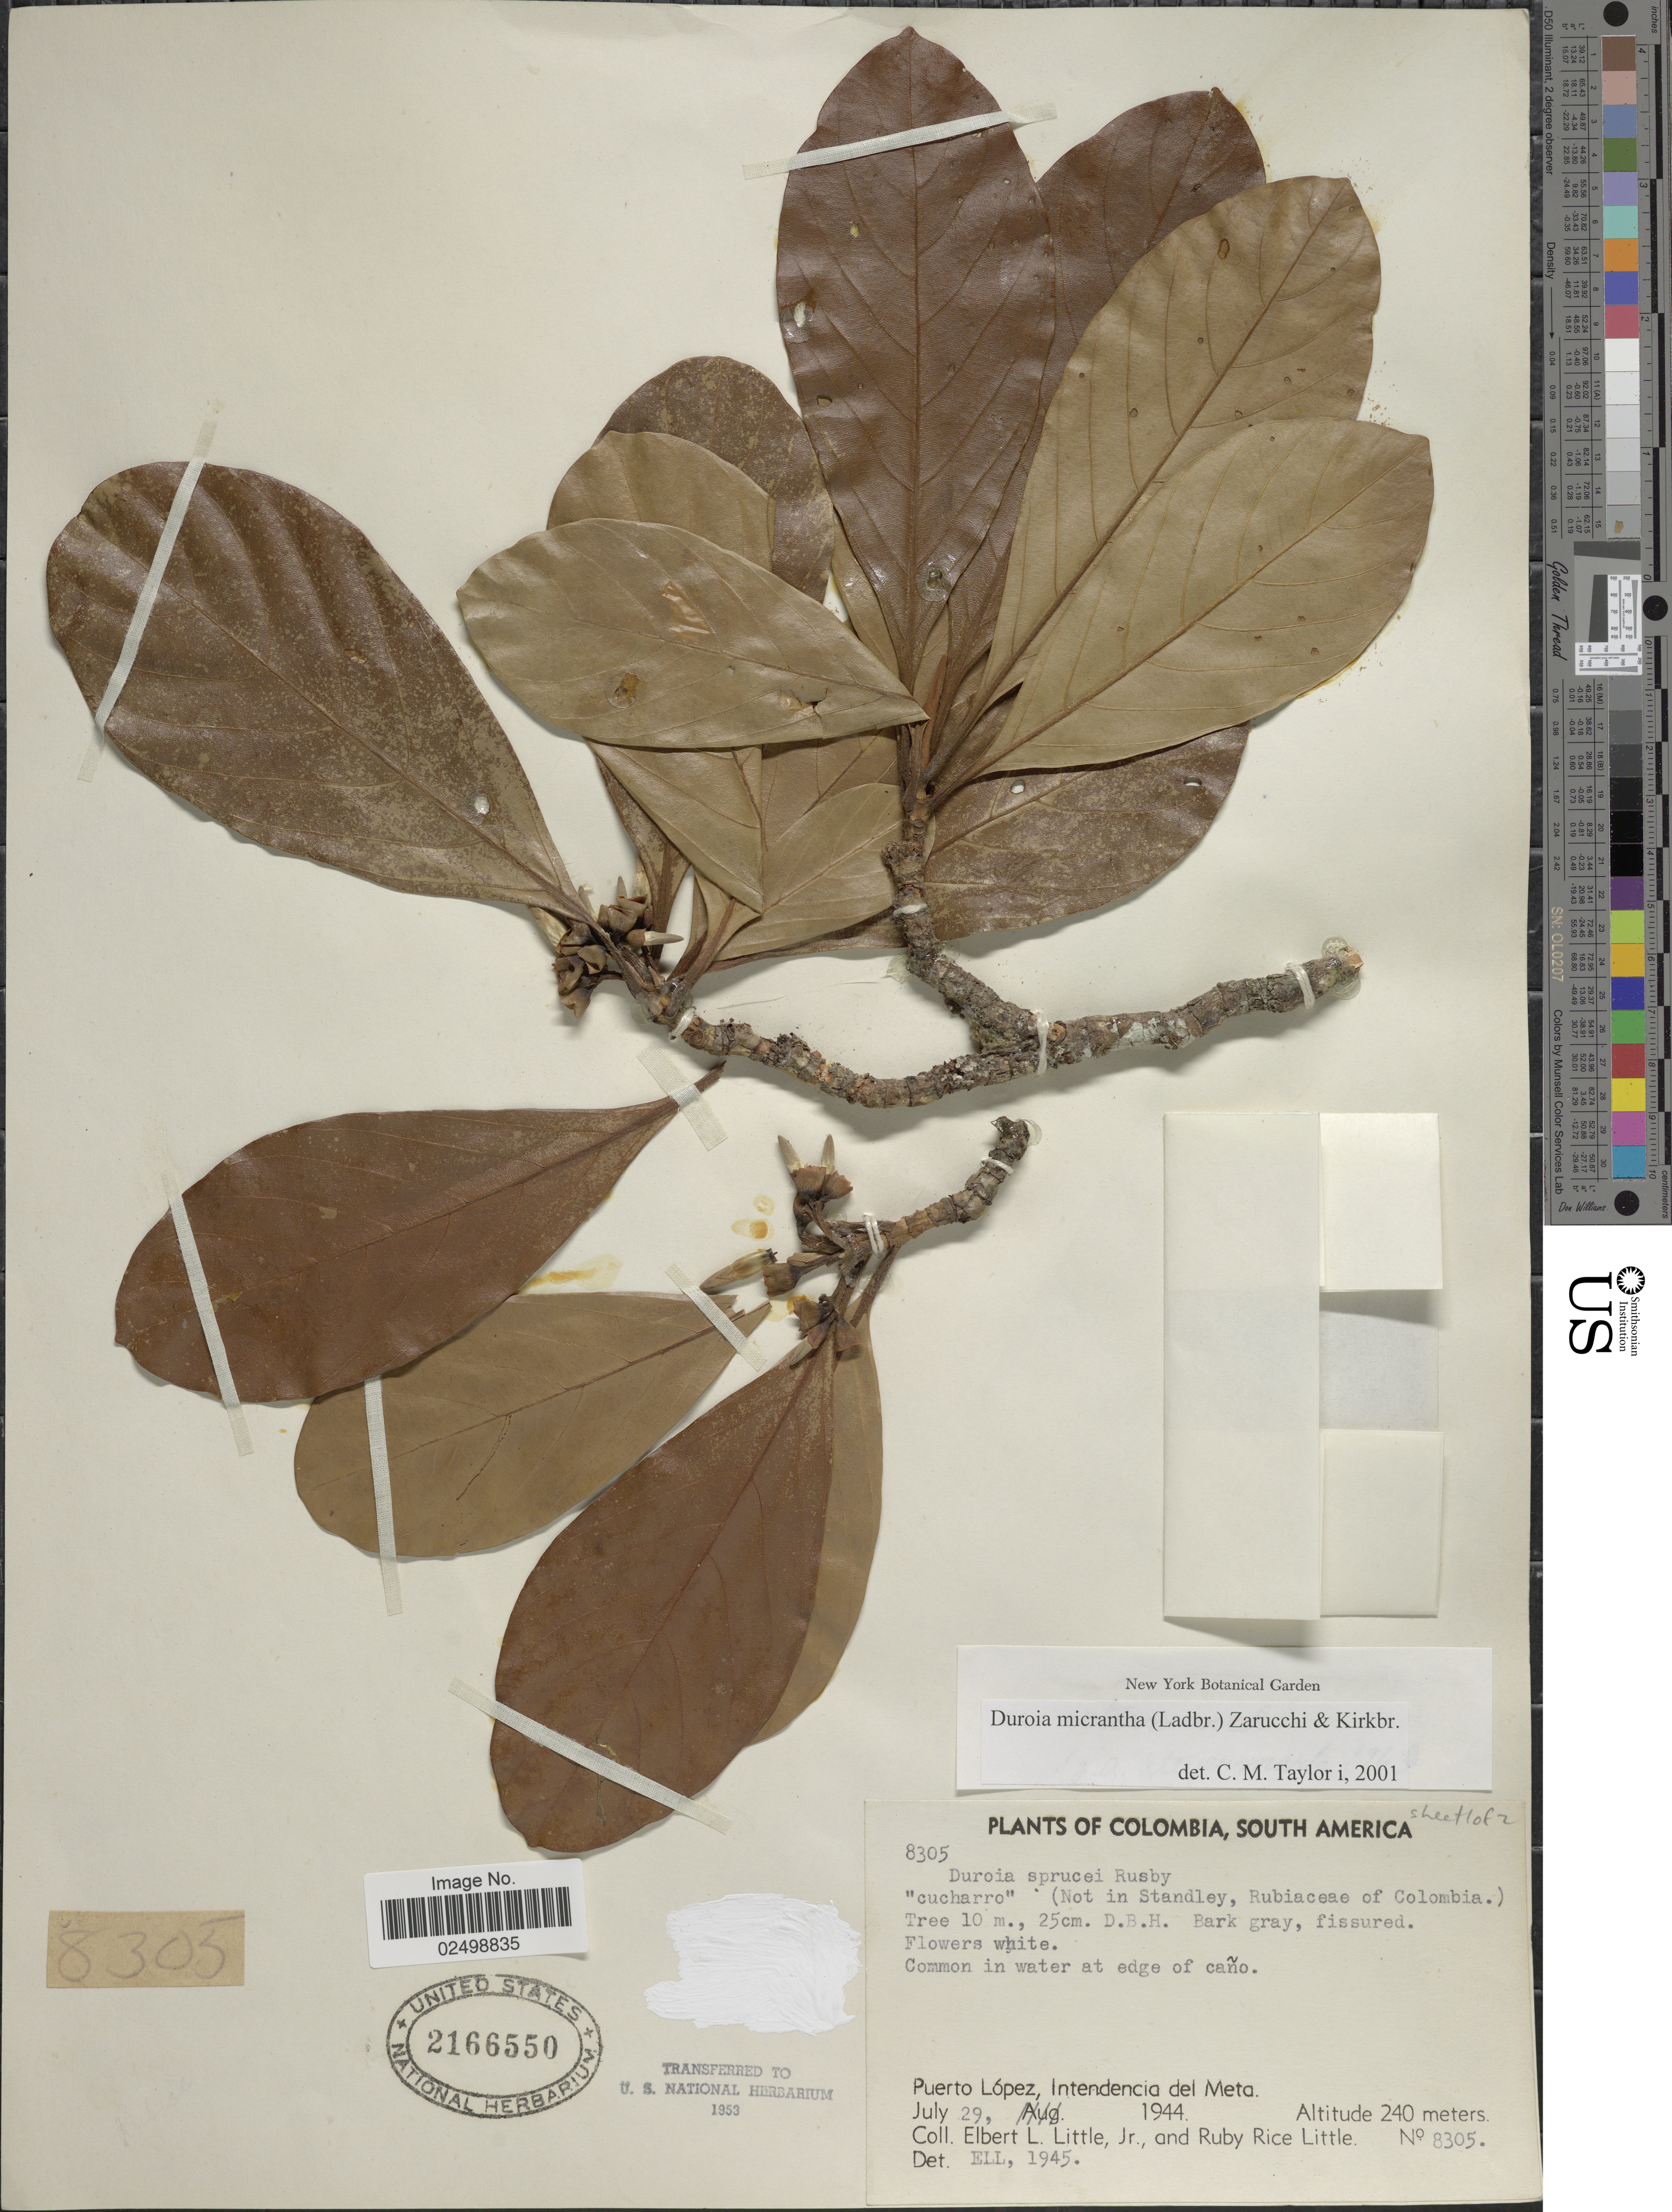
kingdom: Plantae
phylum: Tracheophyta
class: Magnoliopsida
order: Gentianales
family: Rubiaceae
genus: Duroia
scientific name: Duroia micrantha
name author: (Ladbr.) Zarucchi & J.H. Kirkbr.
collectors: E. L. Little & R. R. Little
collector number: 8305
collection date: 1944-07-29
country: Colombia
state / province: Meta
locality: Common in water at edge of caño, Puerto López, Intendencia del Meta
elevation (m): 240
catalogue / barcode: US 2166550